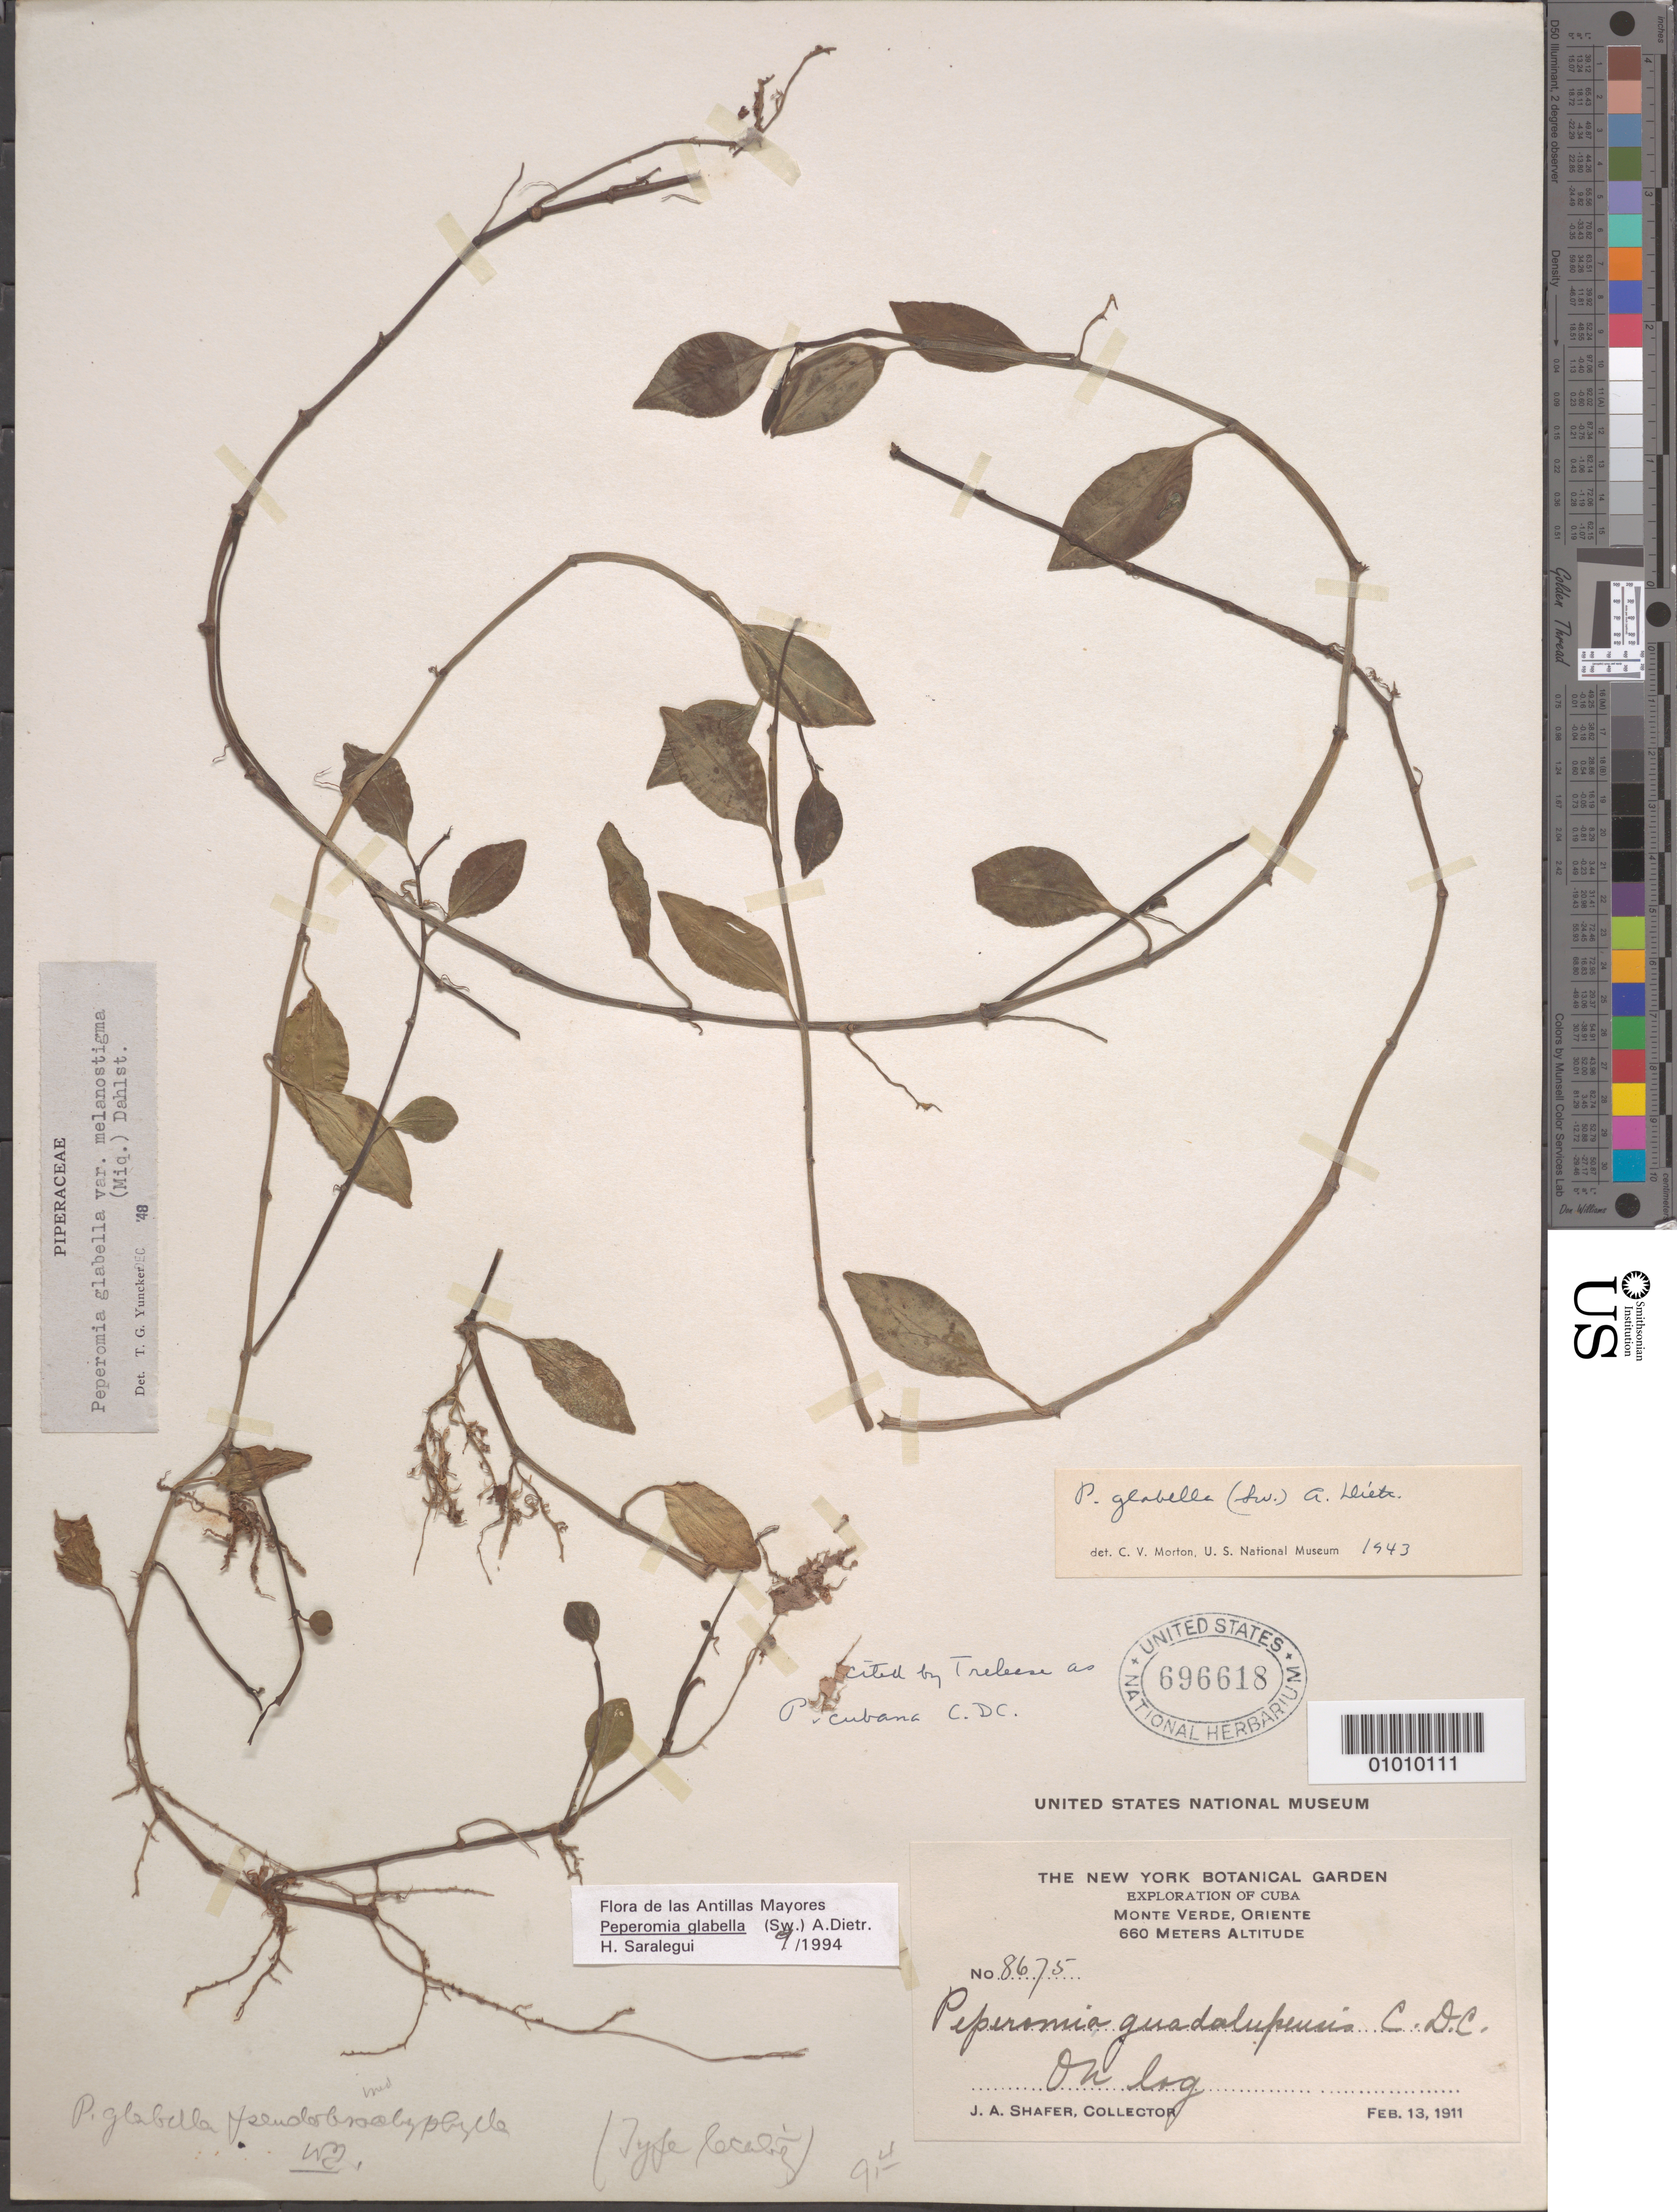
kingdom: Plantae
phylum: Tracheophyta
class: Magnoliopsida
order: Piperales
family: Piperaceae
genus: Peperomia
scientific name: Peperomia glabella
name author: (Sw.) A. Dietr.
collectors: J. A. Shafer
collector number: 8675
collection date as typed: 13 Feb 1911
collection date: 1911-02-13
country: Cuba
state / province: Oriente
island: Cuba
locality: On log in Monte Verde, Oriente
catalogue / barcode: US 696618